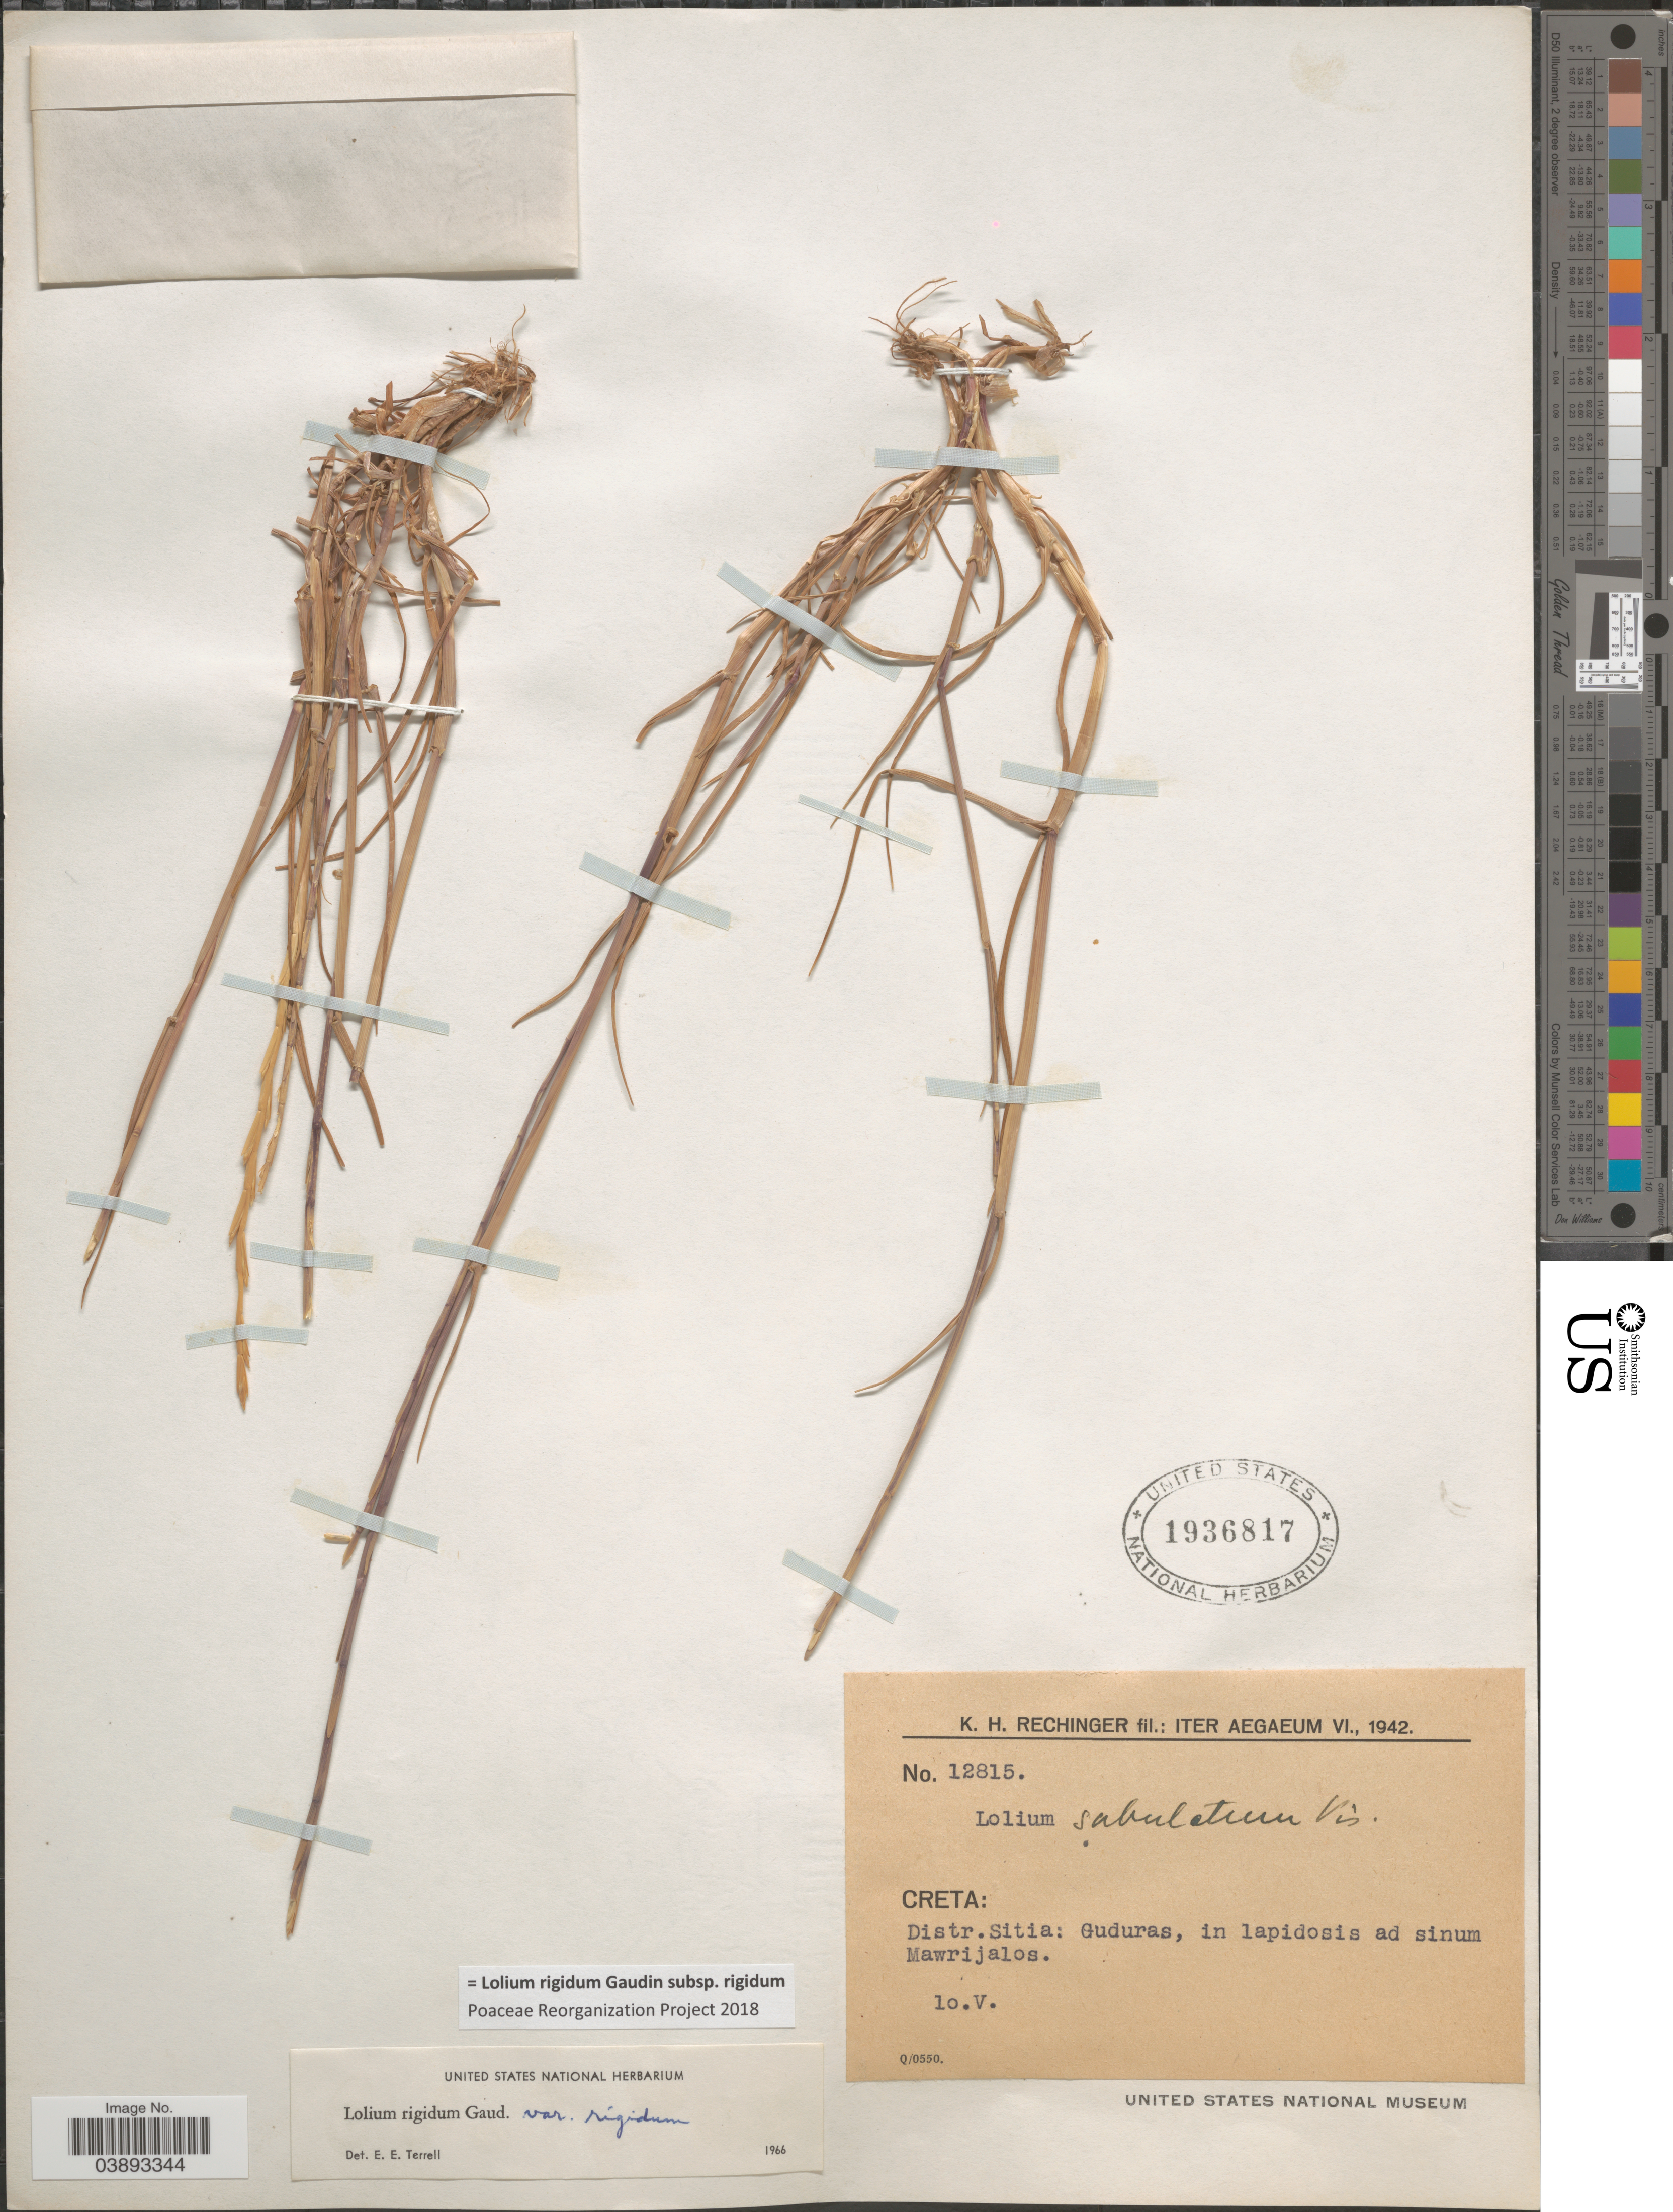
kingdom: Plantae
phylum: Tracheophyta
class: Liliopsida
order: Poales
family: Poaceae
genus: Lolium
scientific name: Lolium rigidum subsp. rigidum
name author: Gaudin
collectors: K. H. Rechinger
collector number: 12815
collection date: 1942-05-10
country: Greece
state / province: Crete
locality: Creta: Distr.Sitia: Guduras, in lapidosis ad sinum Mawrijalos.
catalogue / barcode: US 1936817